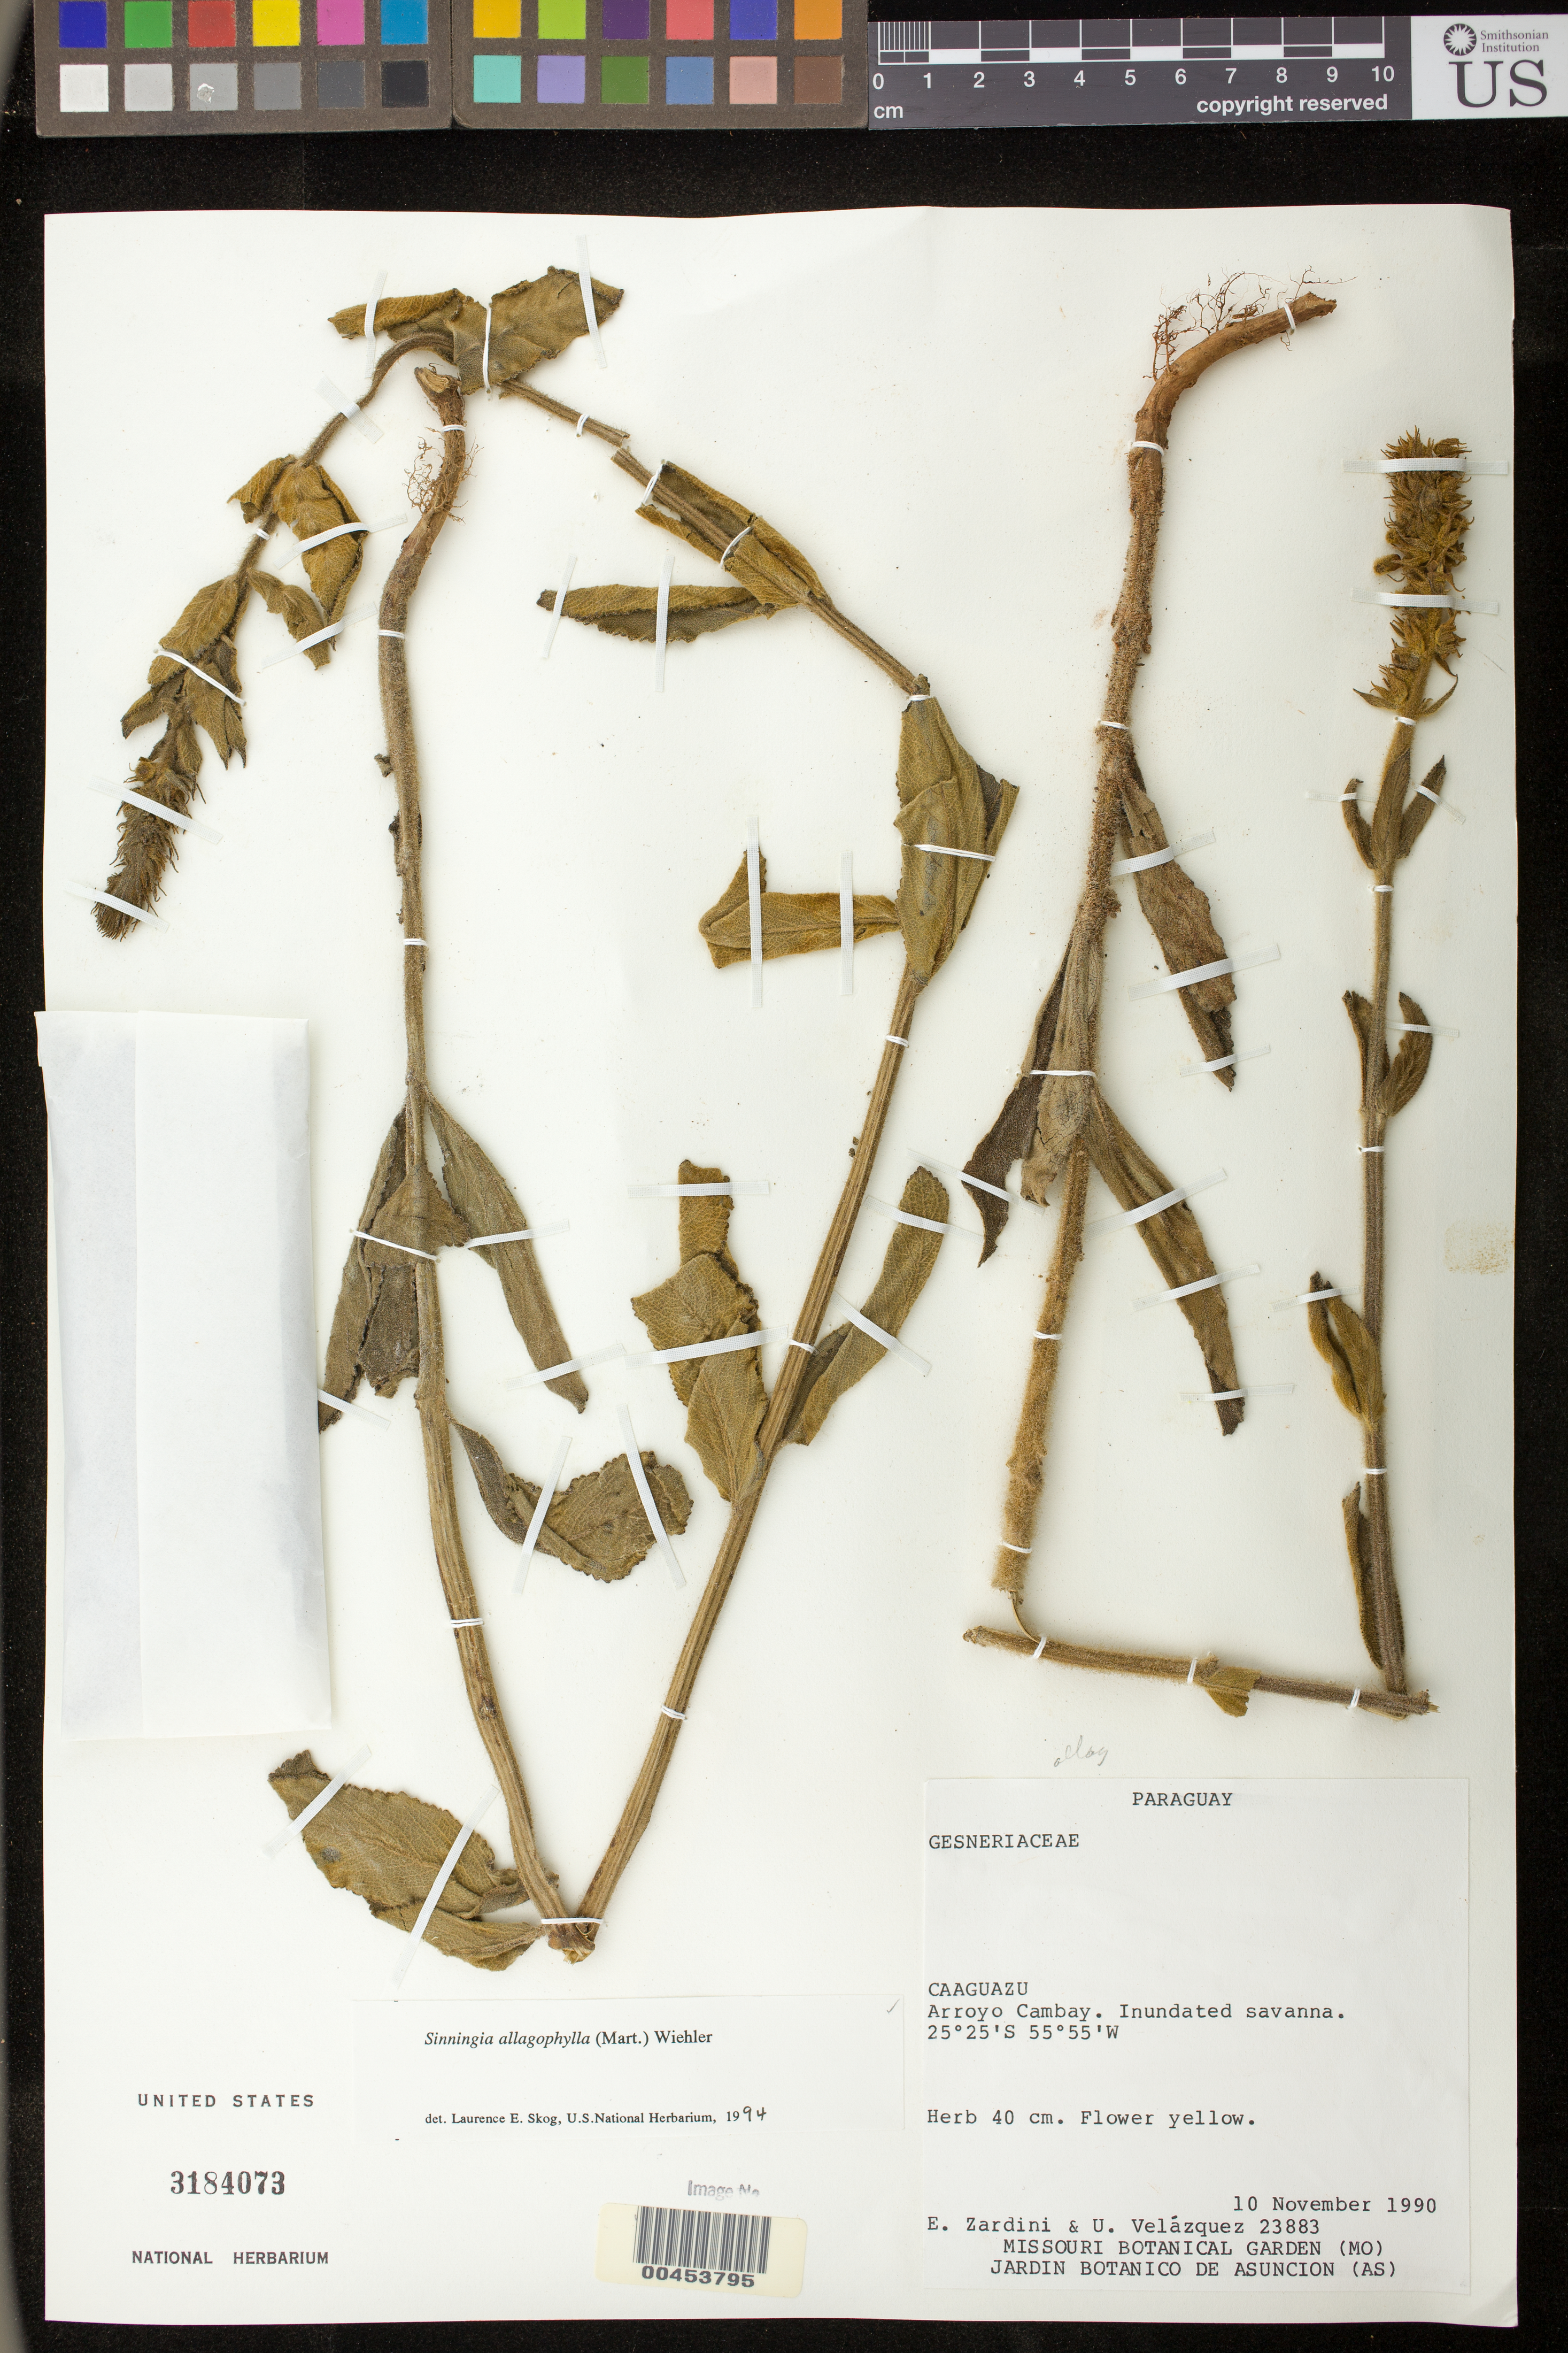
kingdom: Plantae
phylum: Tracheophyta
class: Magnoliopsida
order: Lamiales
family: Gesneriaceae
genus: Sinningia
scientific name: Sinningia allagophylla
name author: (Mart.) Wiehler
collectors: E. M. Zardini & -. Valazquez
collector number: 23883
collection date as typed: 10 Nov 1990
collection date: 1990-11-10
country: Paraguay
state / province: Caaguazu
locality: Arroyo Cambay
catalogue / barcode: US 3184073